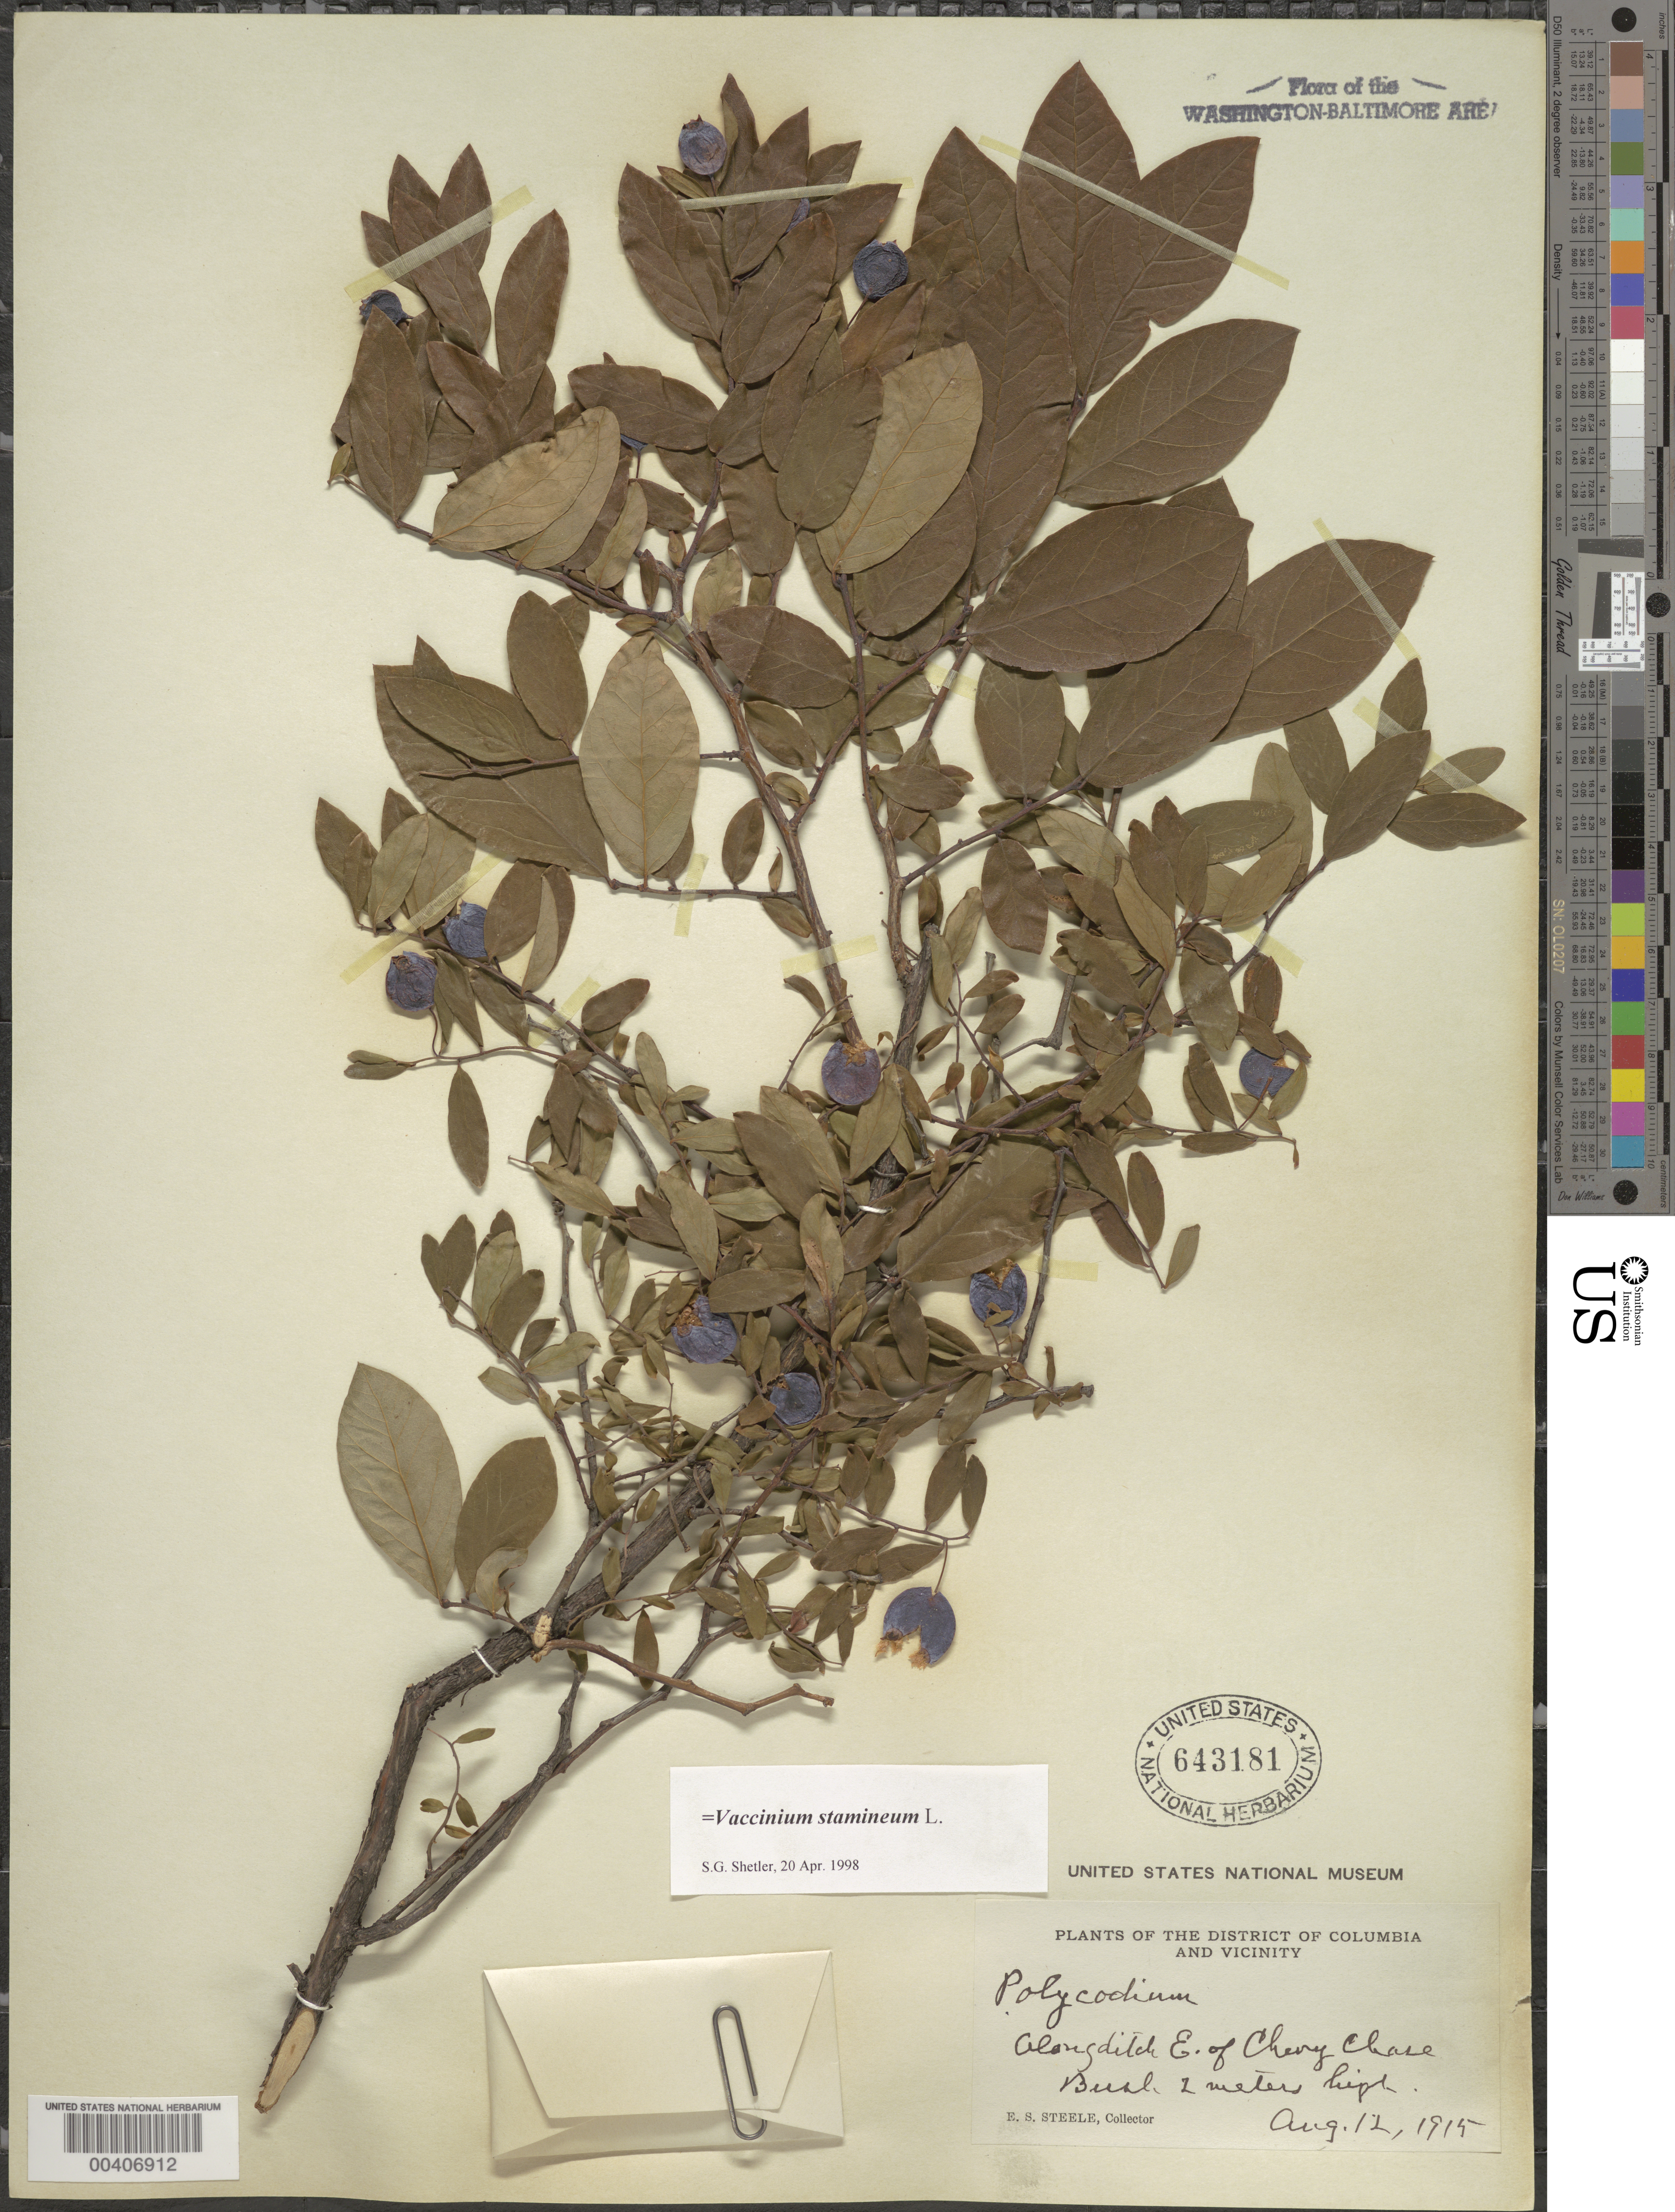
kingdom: Plantae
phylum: Tracheophyta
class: Magnoliopsida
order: Ericales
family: Ericaceae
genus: Vaccinium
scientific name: Vaccinium stamineum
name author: L.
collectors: E. Steele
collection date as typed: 12 Aug 1915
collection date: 1915-08-12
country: United States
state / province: District of Columbia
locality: Ditch east of Chevy Chase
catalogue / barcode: US 643181